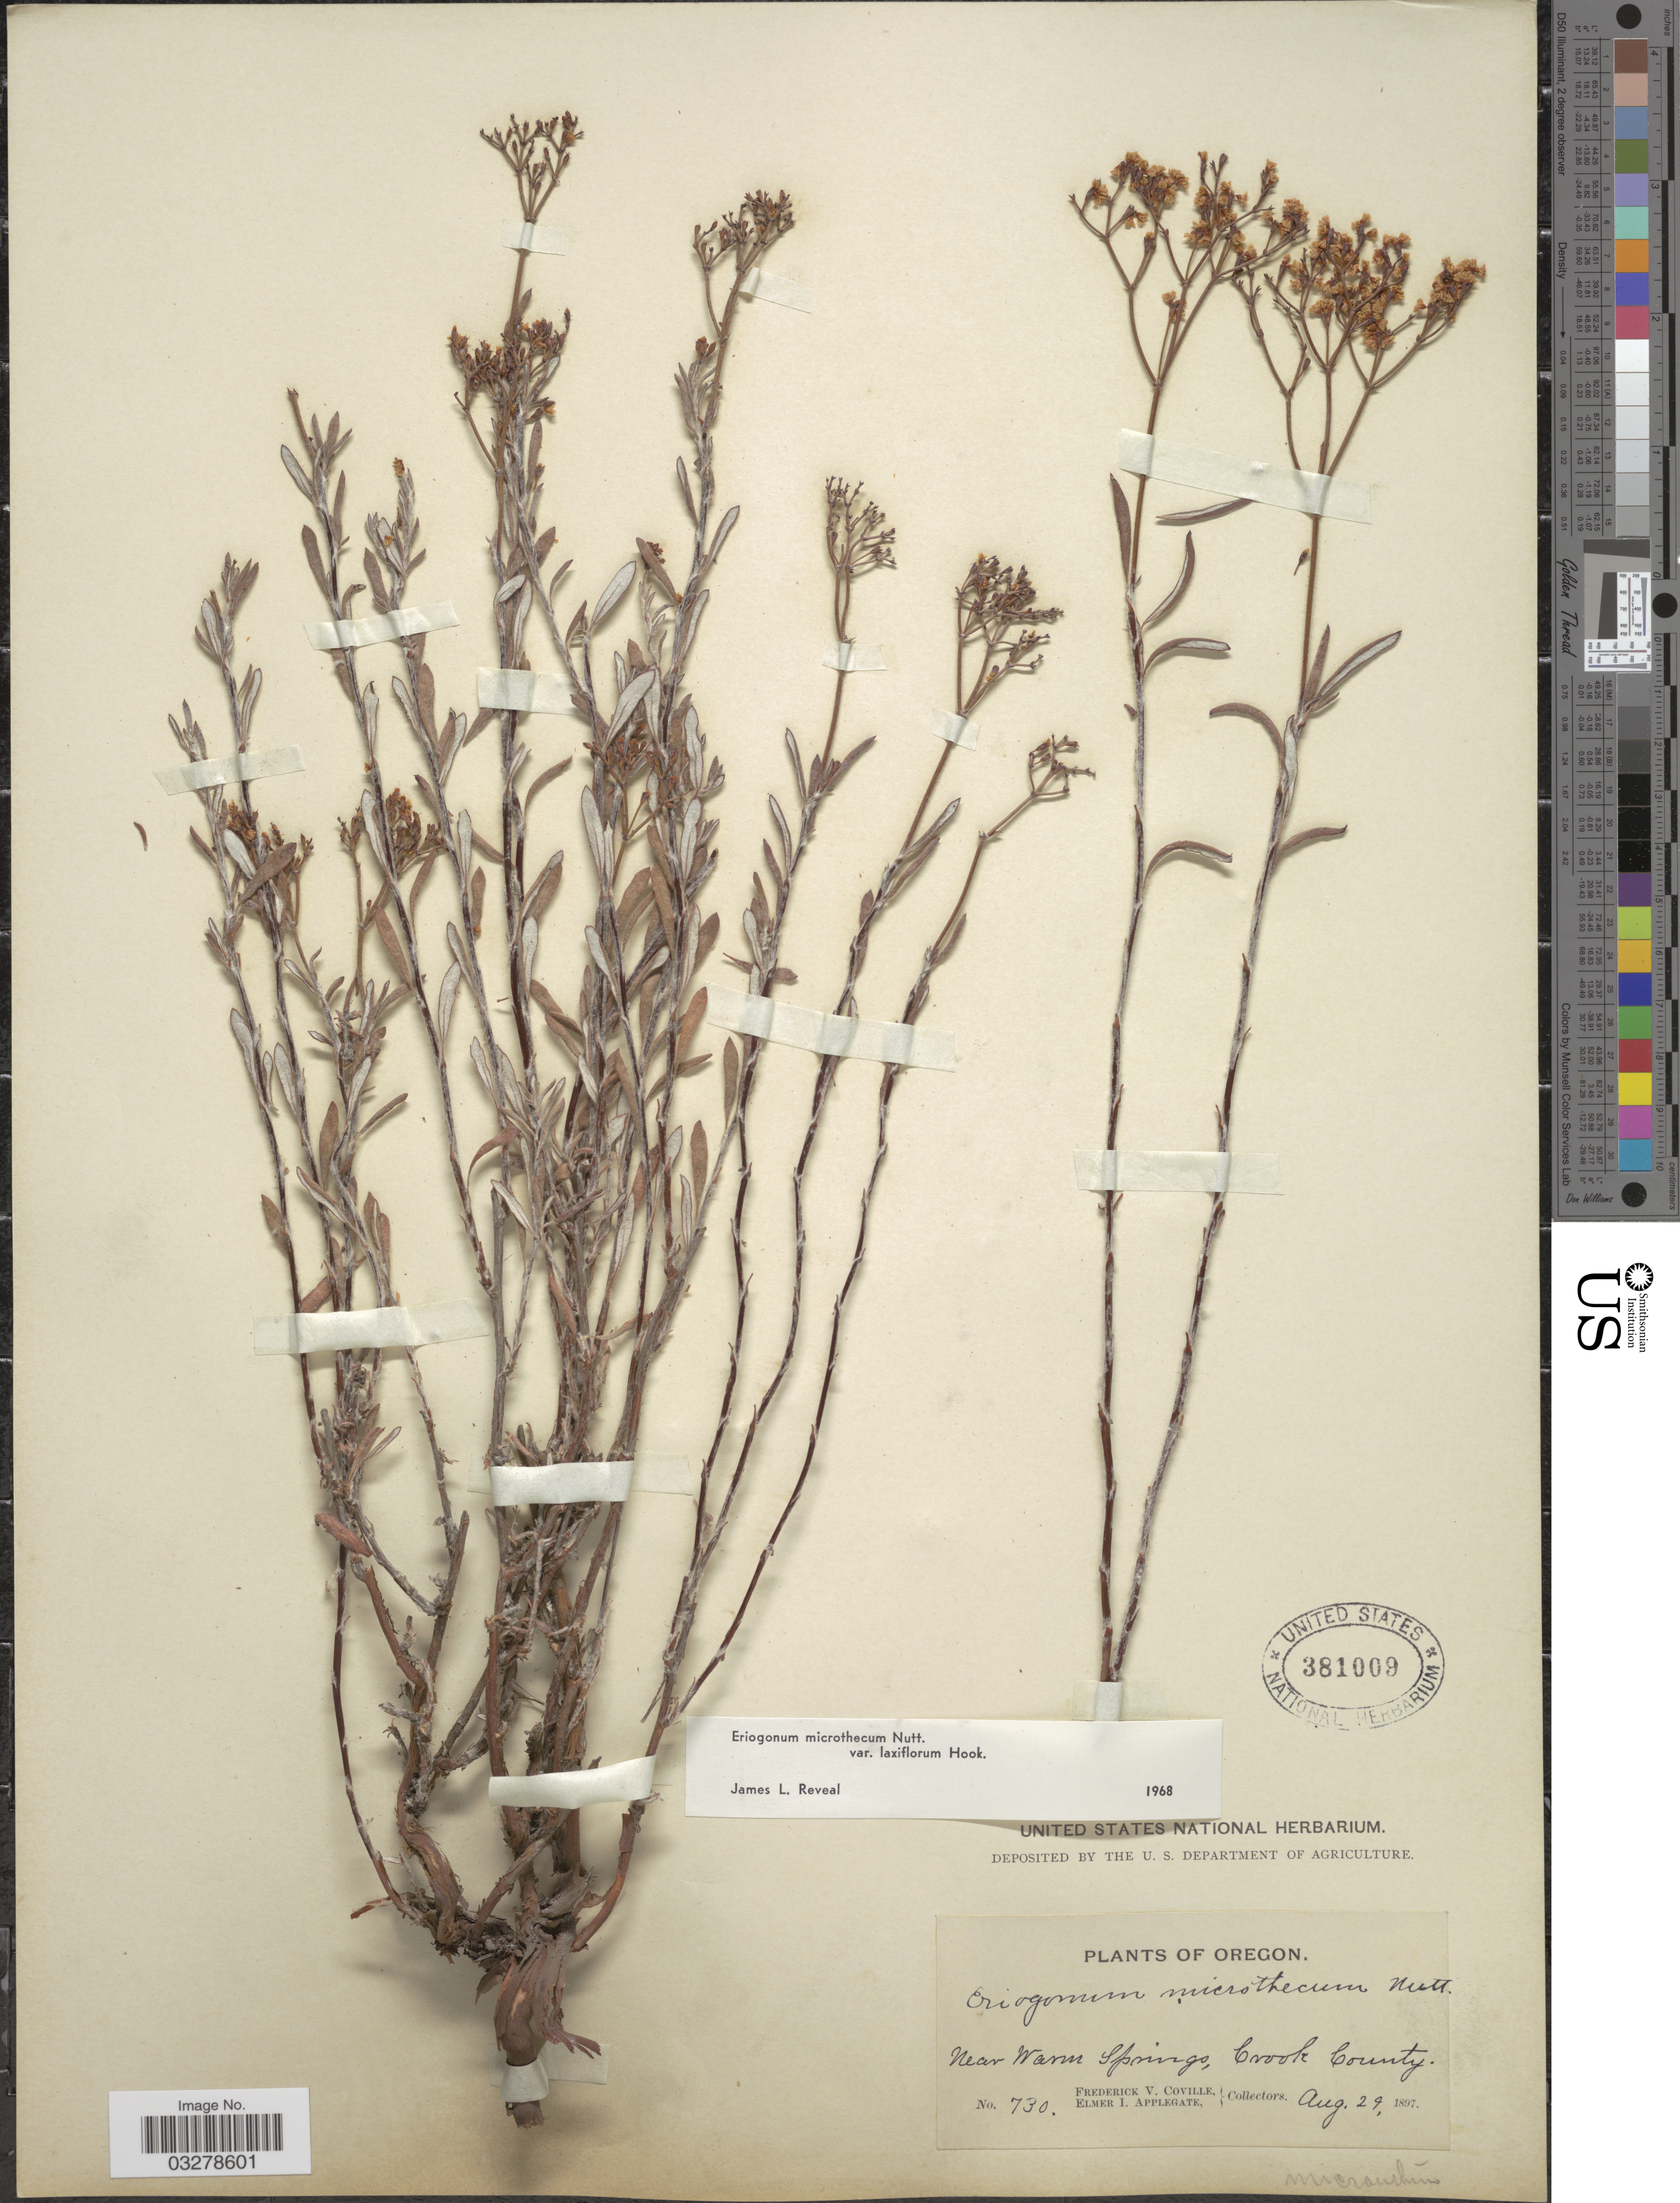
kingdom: Plantae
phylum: Tracheophyta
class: Magnoliopsida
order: Caryophyllales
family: Polygonaceae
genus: Eriogonum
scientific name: Eriogonum microtheca var. laxiflorum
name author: Hook.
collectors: F. V. Coville & E. I. Applegate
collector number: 730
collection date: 1897-08-29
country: United States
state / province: Oregon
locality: Near Warm Springs, Crook County.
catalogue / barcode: US 381009